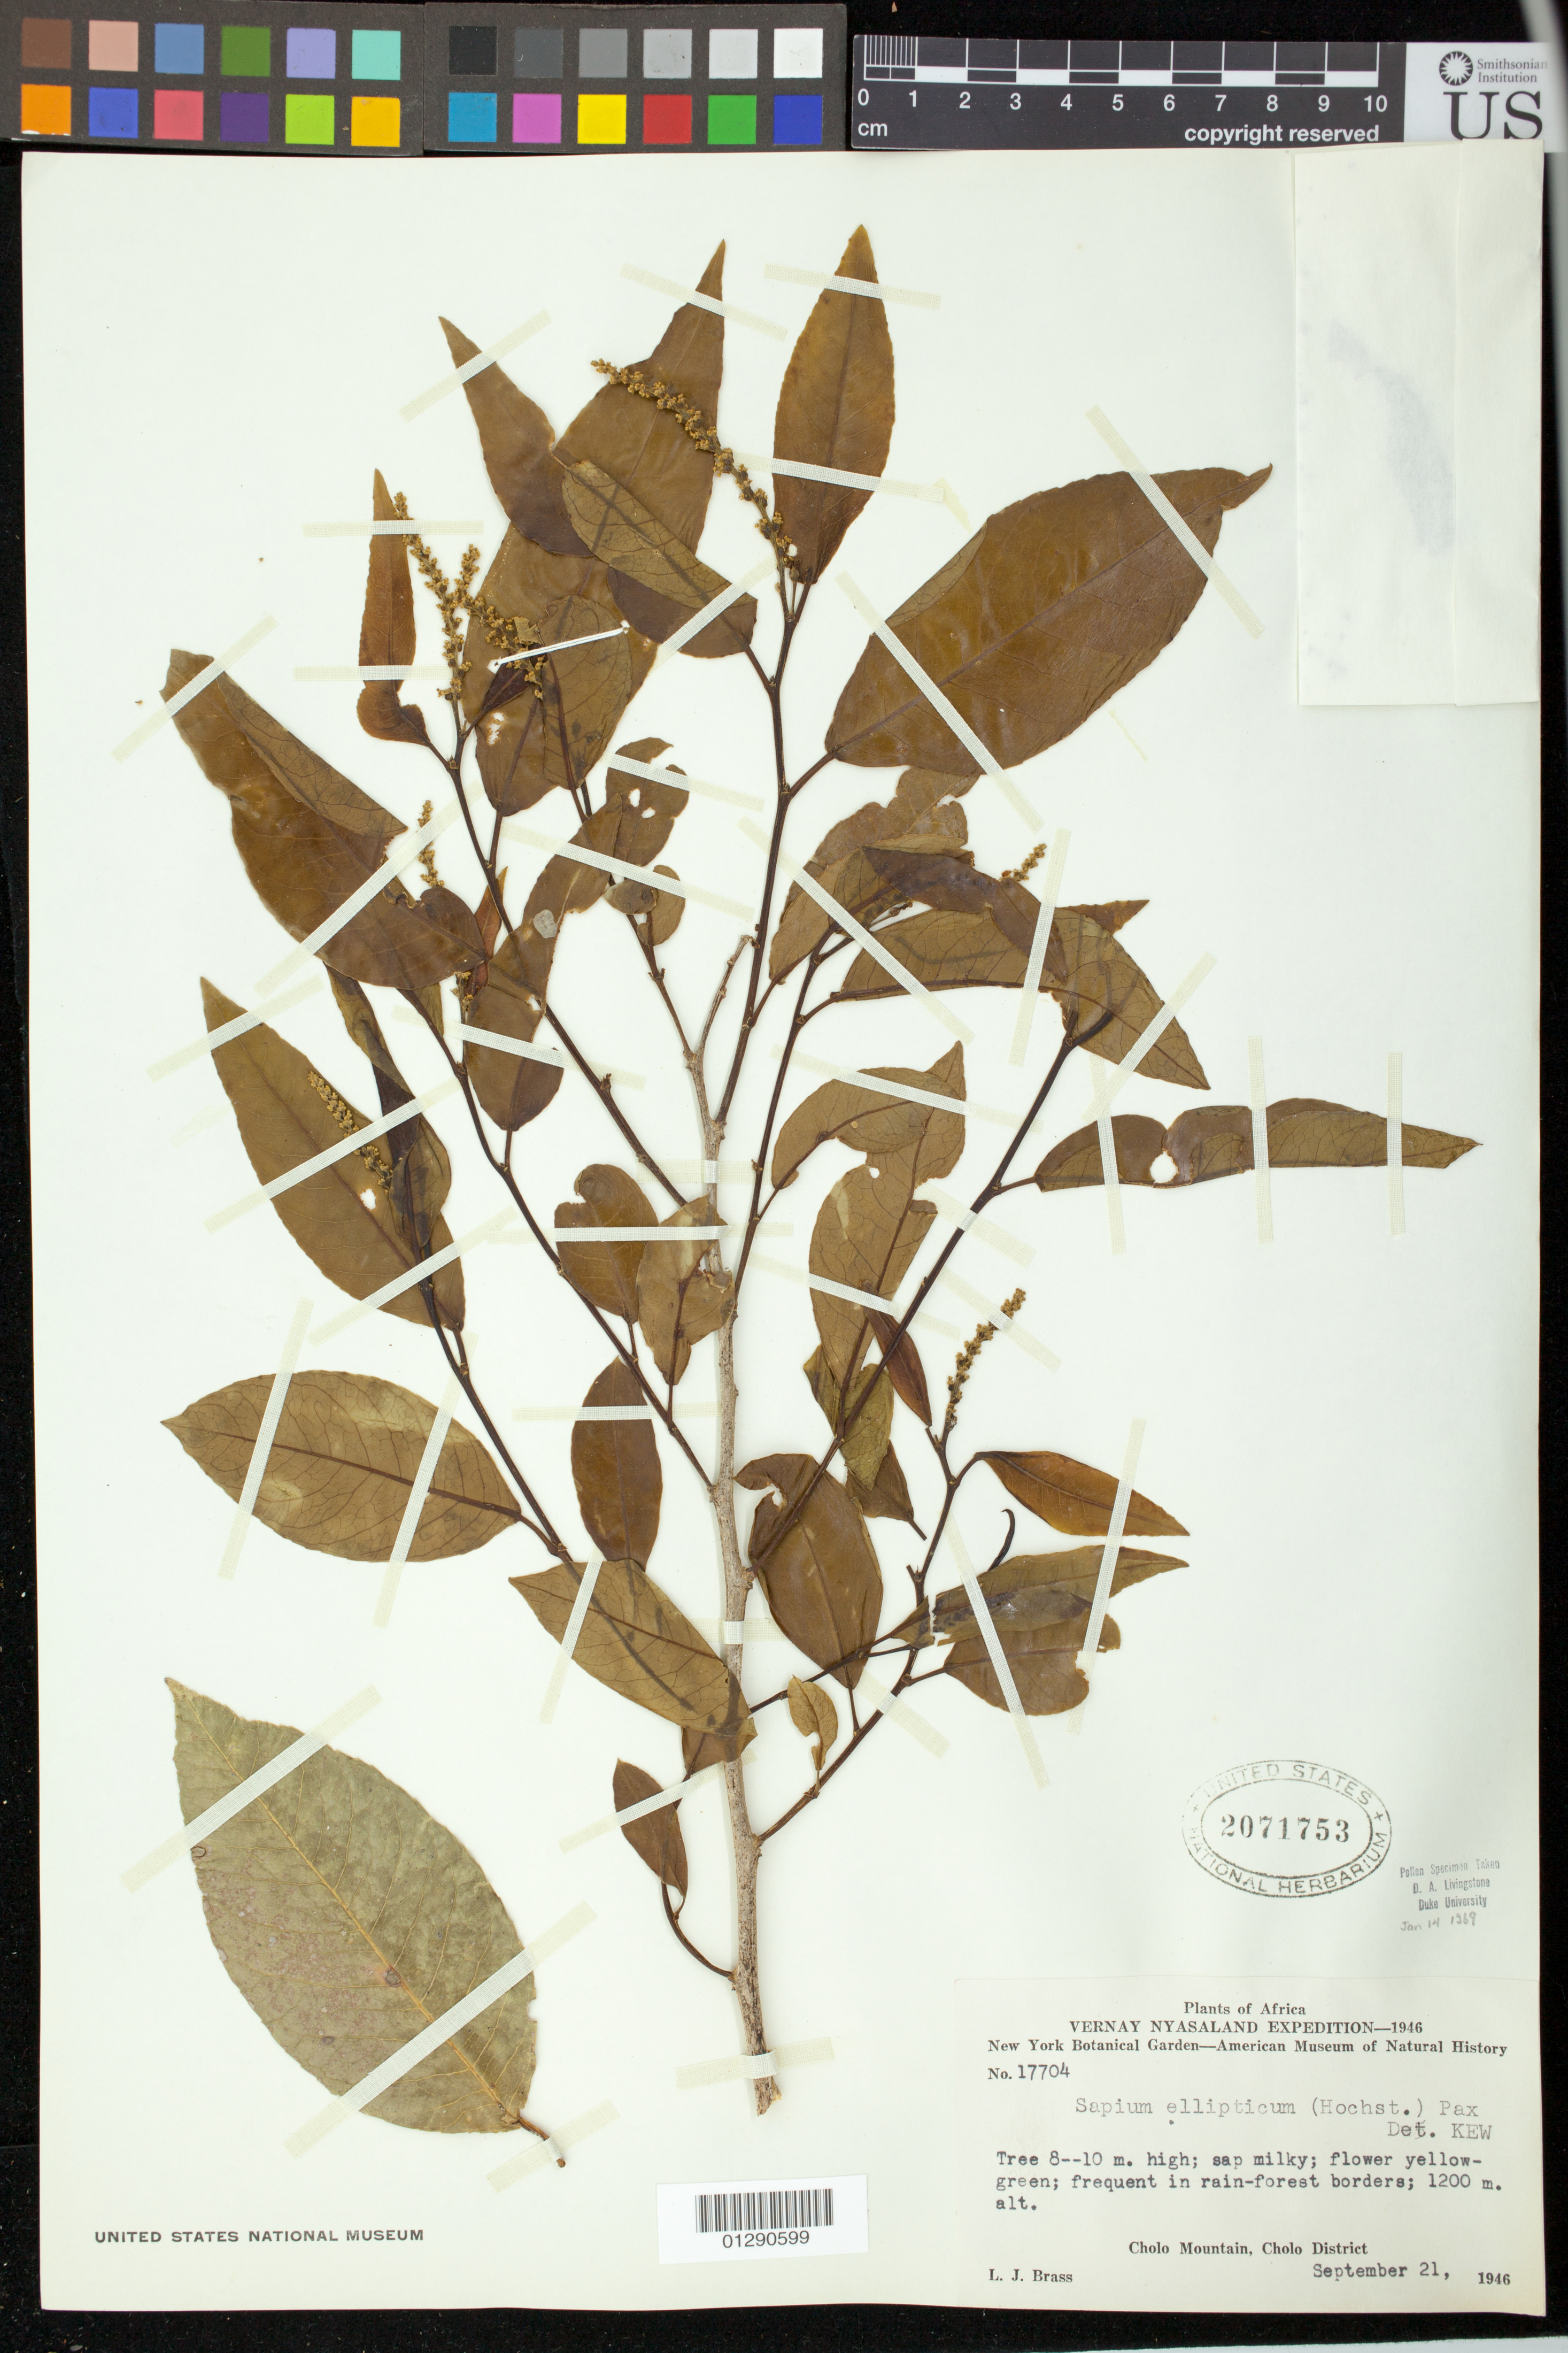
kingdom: Plantae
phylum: Tracheophyta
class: Magnoliopsida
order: Malpighiales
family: Euphorbiaceae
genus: Sapium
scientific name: Sapium ellipticum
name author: (Hochst.) Pax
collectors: L. J. Brass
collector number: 17704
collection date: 1946-09-21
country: Malawi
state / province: Southern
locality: Cholo Mountain, Cholo [Thyolo] District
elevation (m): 1200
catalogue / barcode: US 2071753